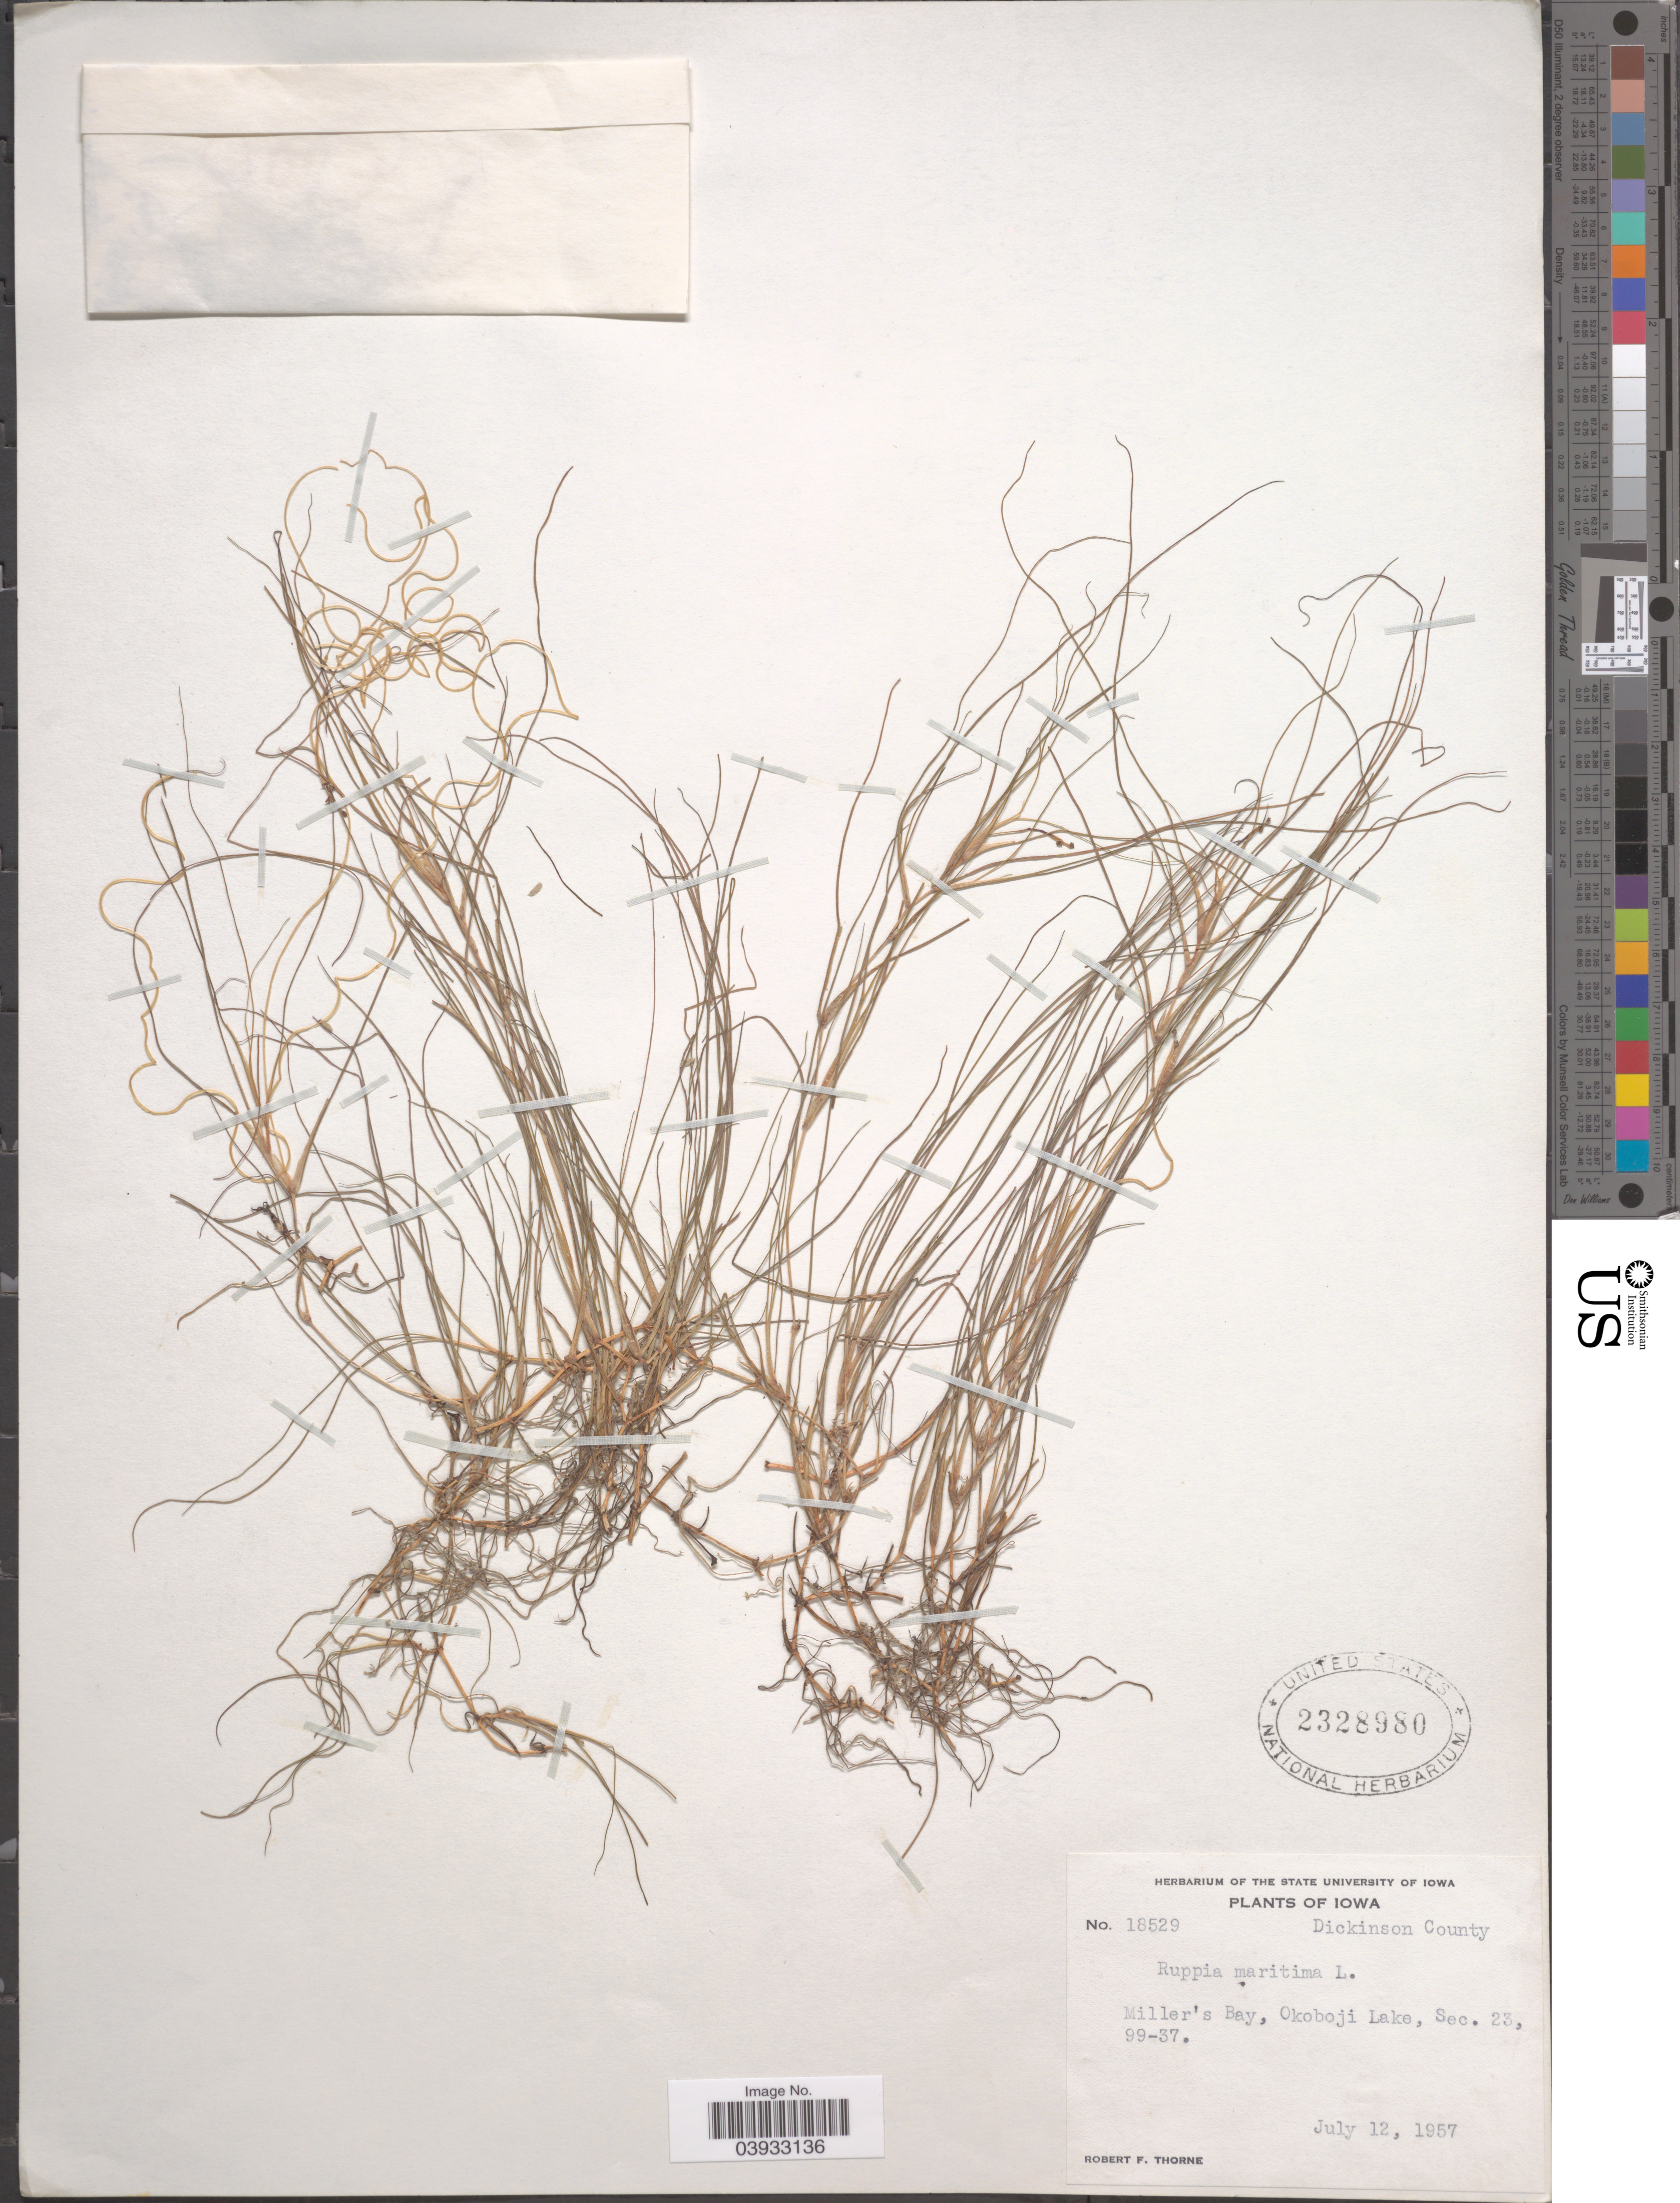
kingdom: Plantae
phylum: Tracheophyta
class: Liliopsida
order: Alismatales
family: Ruppiaceae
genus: Ruppia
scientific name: Ruppia maritima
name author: L.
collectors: R. F. Thorne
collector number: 18529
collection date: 1957-07-12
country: United States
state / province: Iowa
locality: Dickinson County. Miller's Bay, Okoboji Lake, Sec. 23, 99-37.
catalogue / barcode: US 2328980